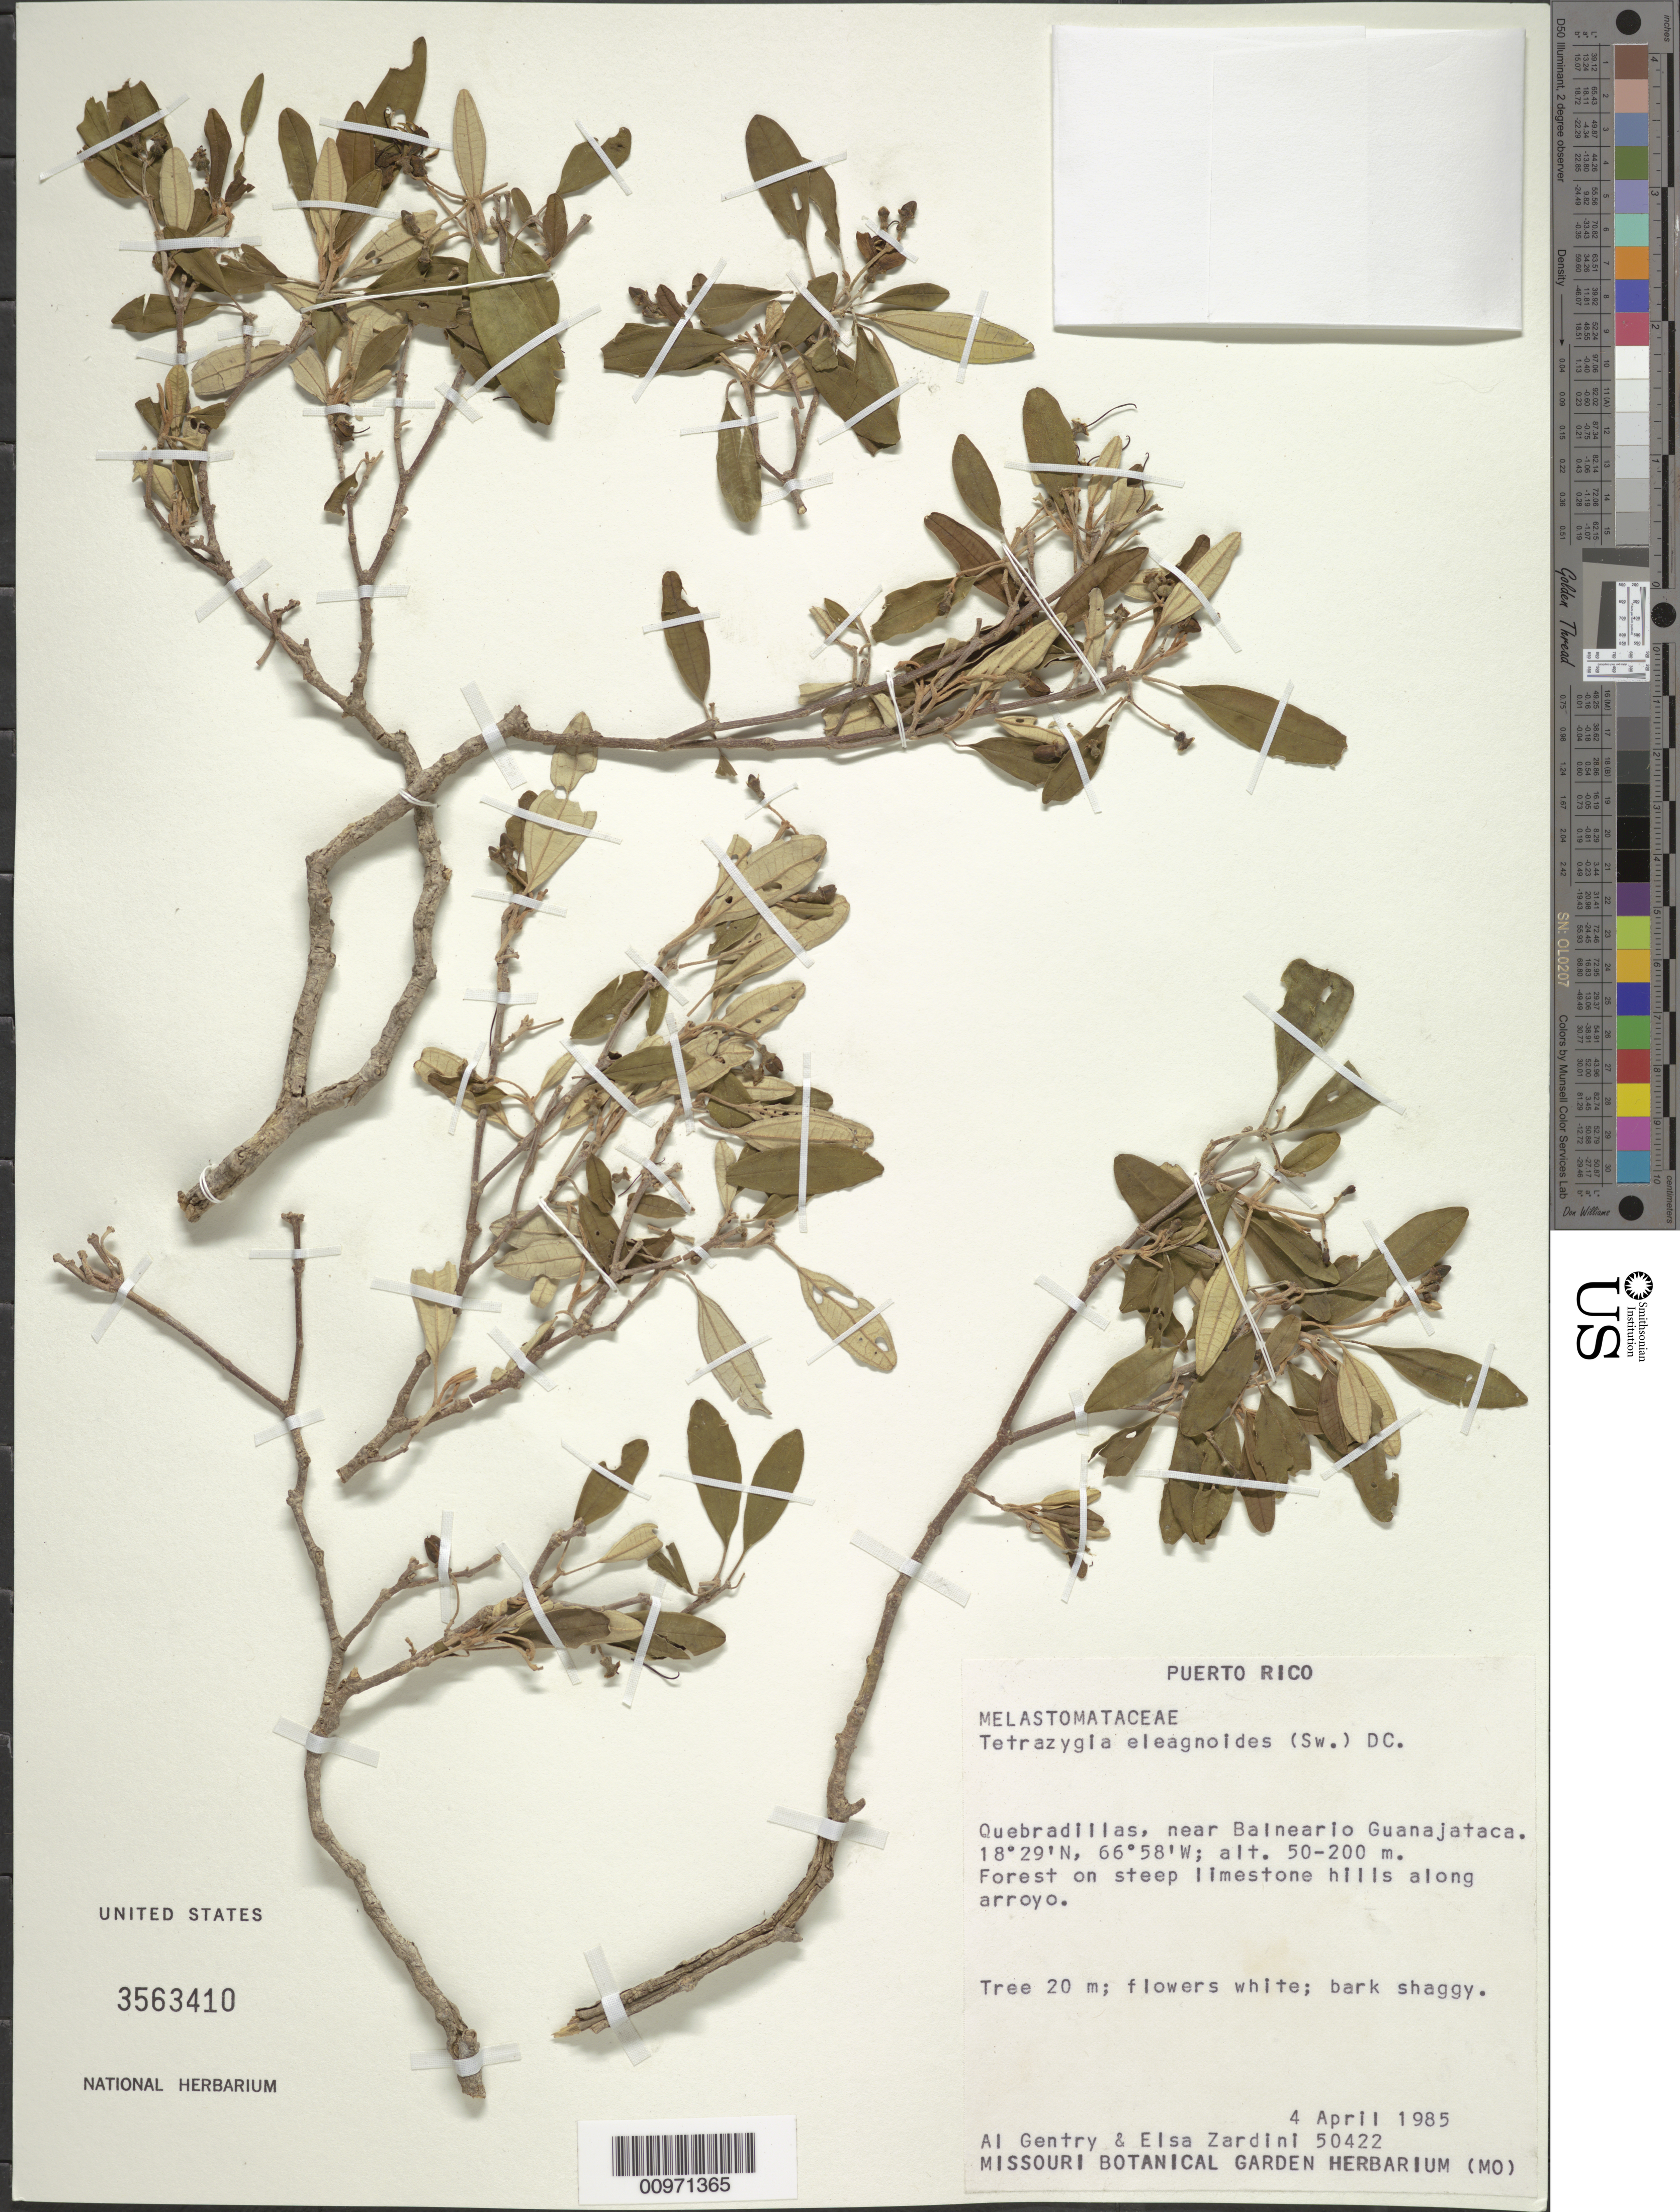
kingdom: Plantae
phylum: Tracheophyta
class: Magnoliopsida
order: Myrtales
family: Melastomataceae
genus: Miconia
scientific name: Miconia elaeagnoides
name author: (Sw.) Griseb.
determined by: Judd, Walter S.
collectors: A. H. Gentry & E. M. Zardini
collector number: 50422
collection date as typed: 04 Apr 1985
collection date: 1985-04-04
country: Puerto Rico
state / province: Quebradillas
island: Puerto Rico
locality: Quebradillas, near Baineario Guanajataca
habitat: Forest on steep limestone hills along arroyo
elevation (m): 50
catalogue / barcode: US 3563410